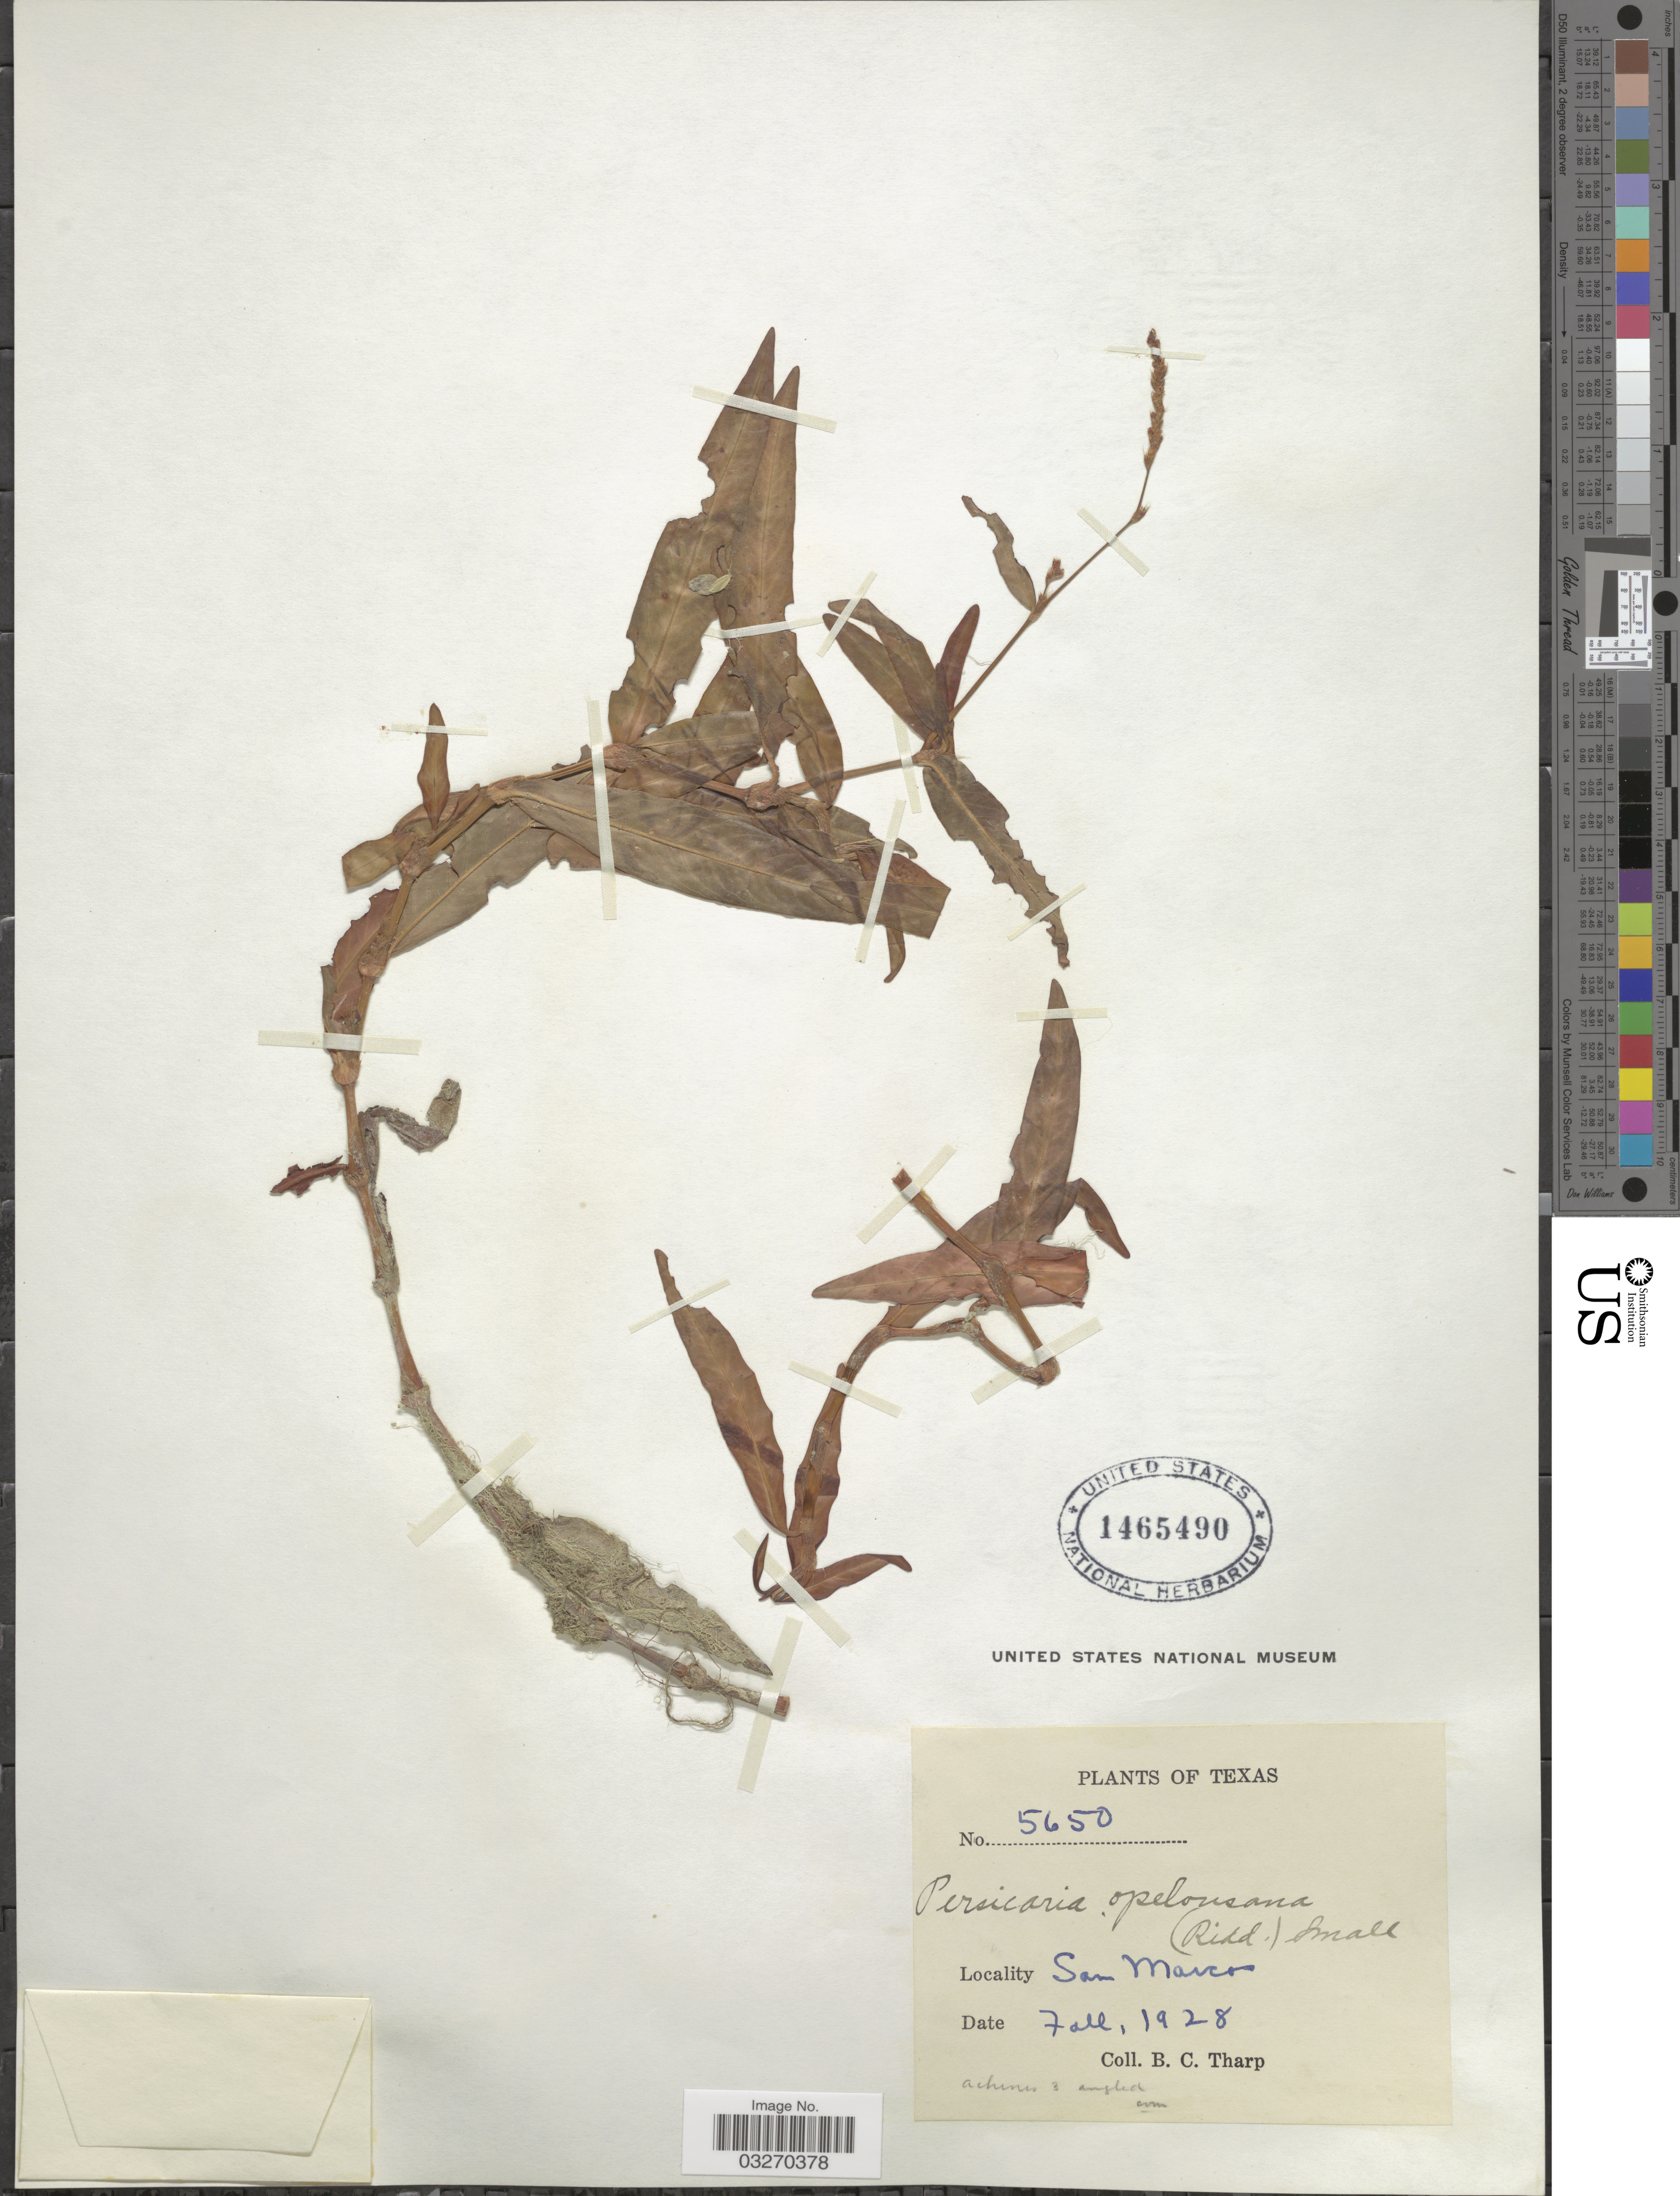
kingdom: Plantae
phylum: Tracheophyta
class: Magnoliopsida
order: Caryophyllales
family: Polygonaceae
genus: Persicaria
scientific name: Persicaria hydropiperoides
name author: (Michx.) Small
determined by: Atha, D. E.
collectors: B. C. Tharp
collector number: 5650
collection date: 1928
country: United States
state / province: Texas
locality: San Marcos Fall.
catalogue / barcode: US 1465490